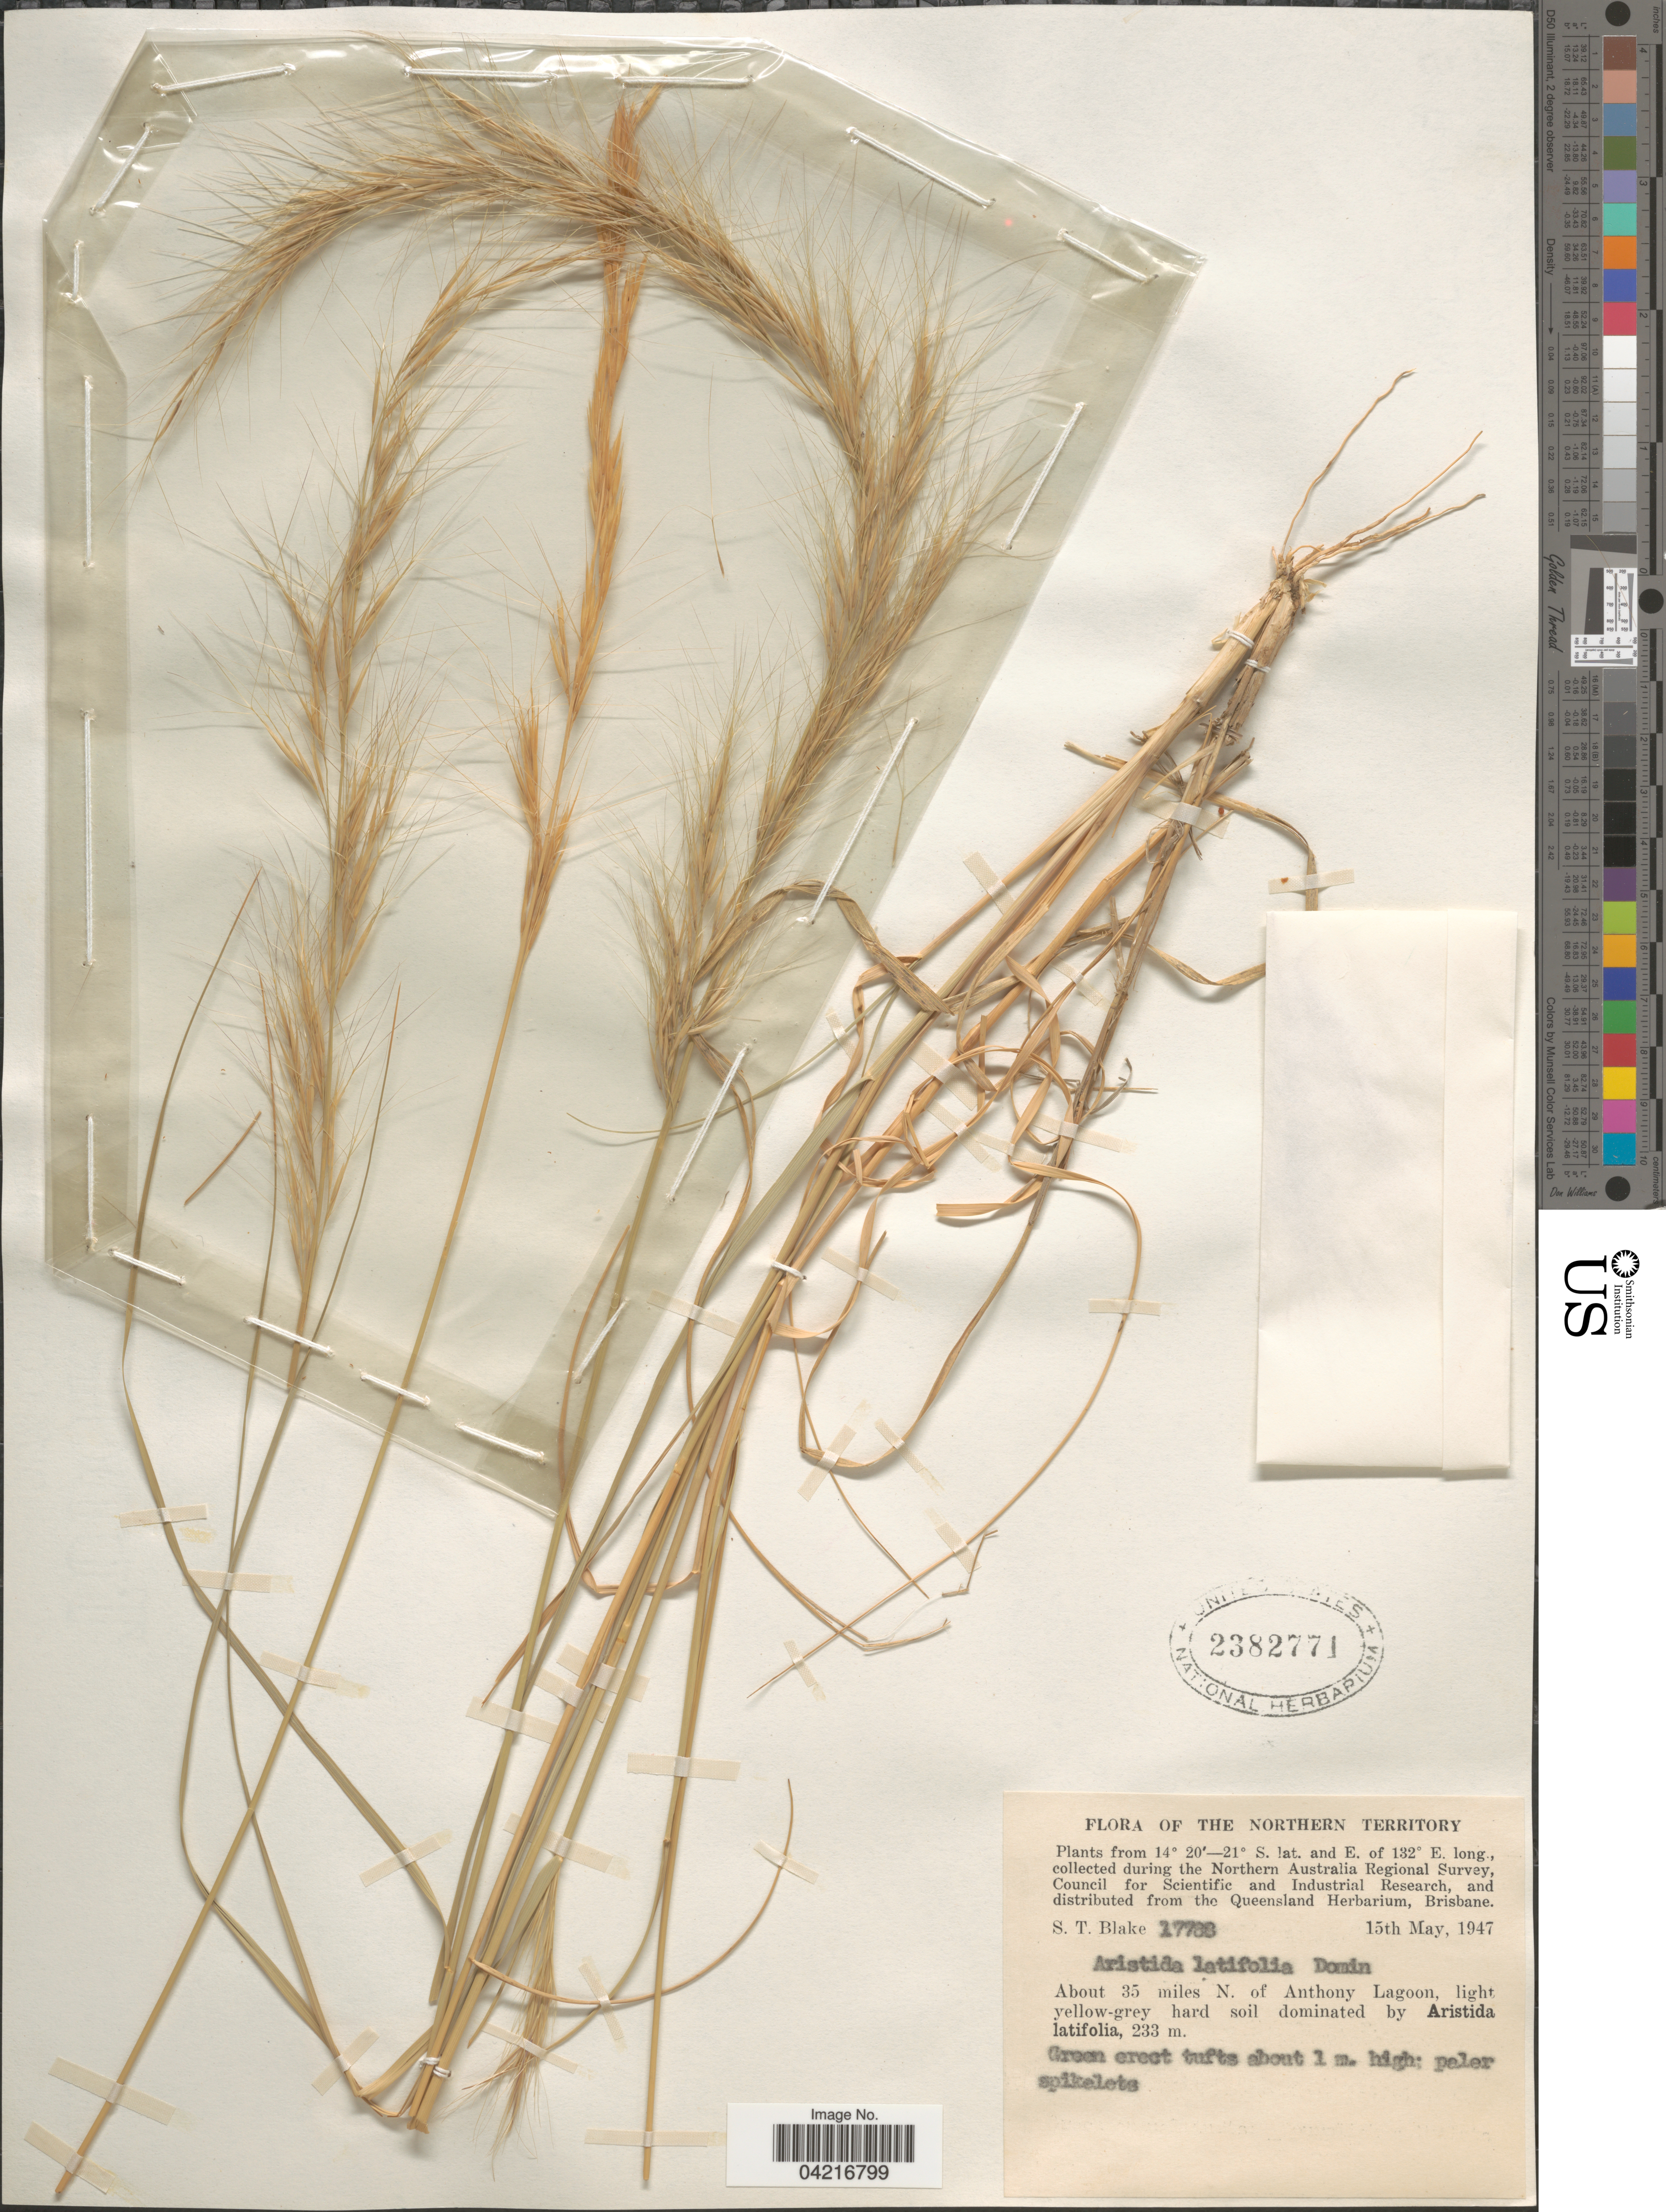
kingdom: Plantae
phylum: Tracheophyta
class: Liliopsida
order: Poales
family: Poaceae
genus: Aristida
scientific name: Aristida latifolia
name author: Domin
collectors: S. T. Blake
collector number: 17788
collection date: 1947-05-15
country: Australia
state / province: Northern Territory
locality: The Northern Australia Regional Survey. About 35 miles N. of Anthony Lagoon.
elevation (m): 233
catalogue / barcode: US 2382771